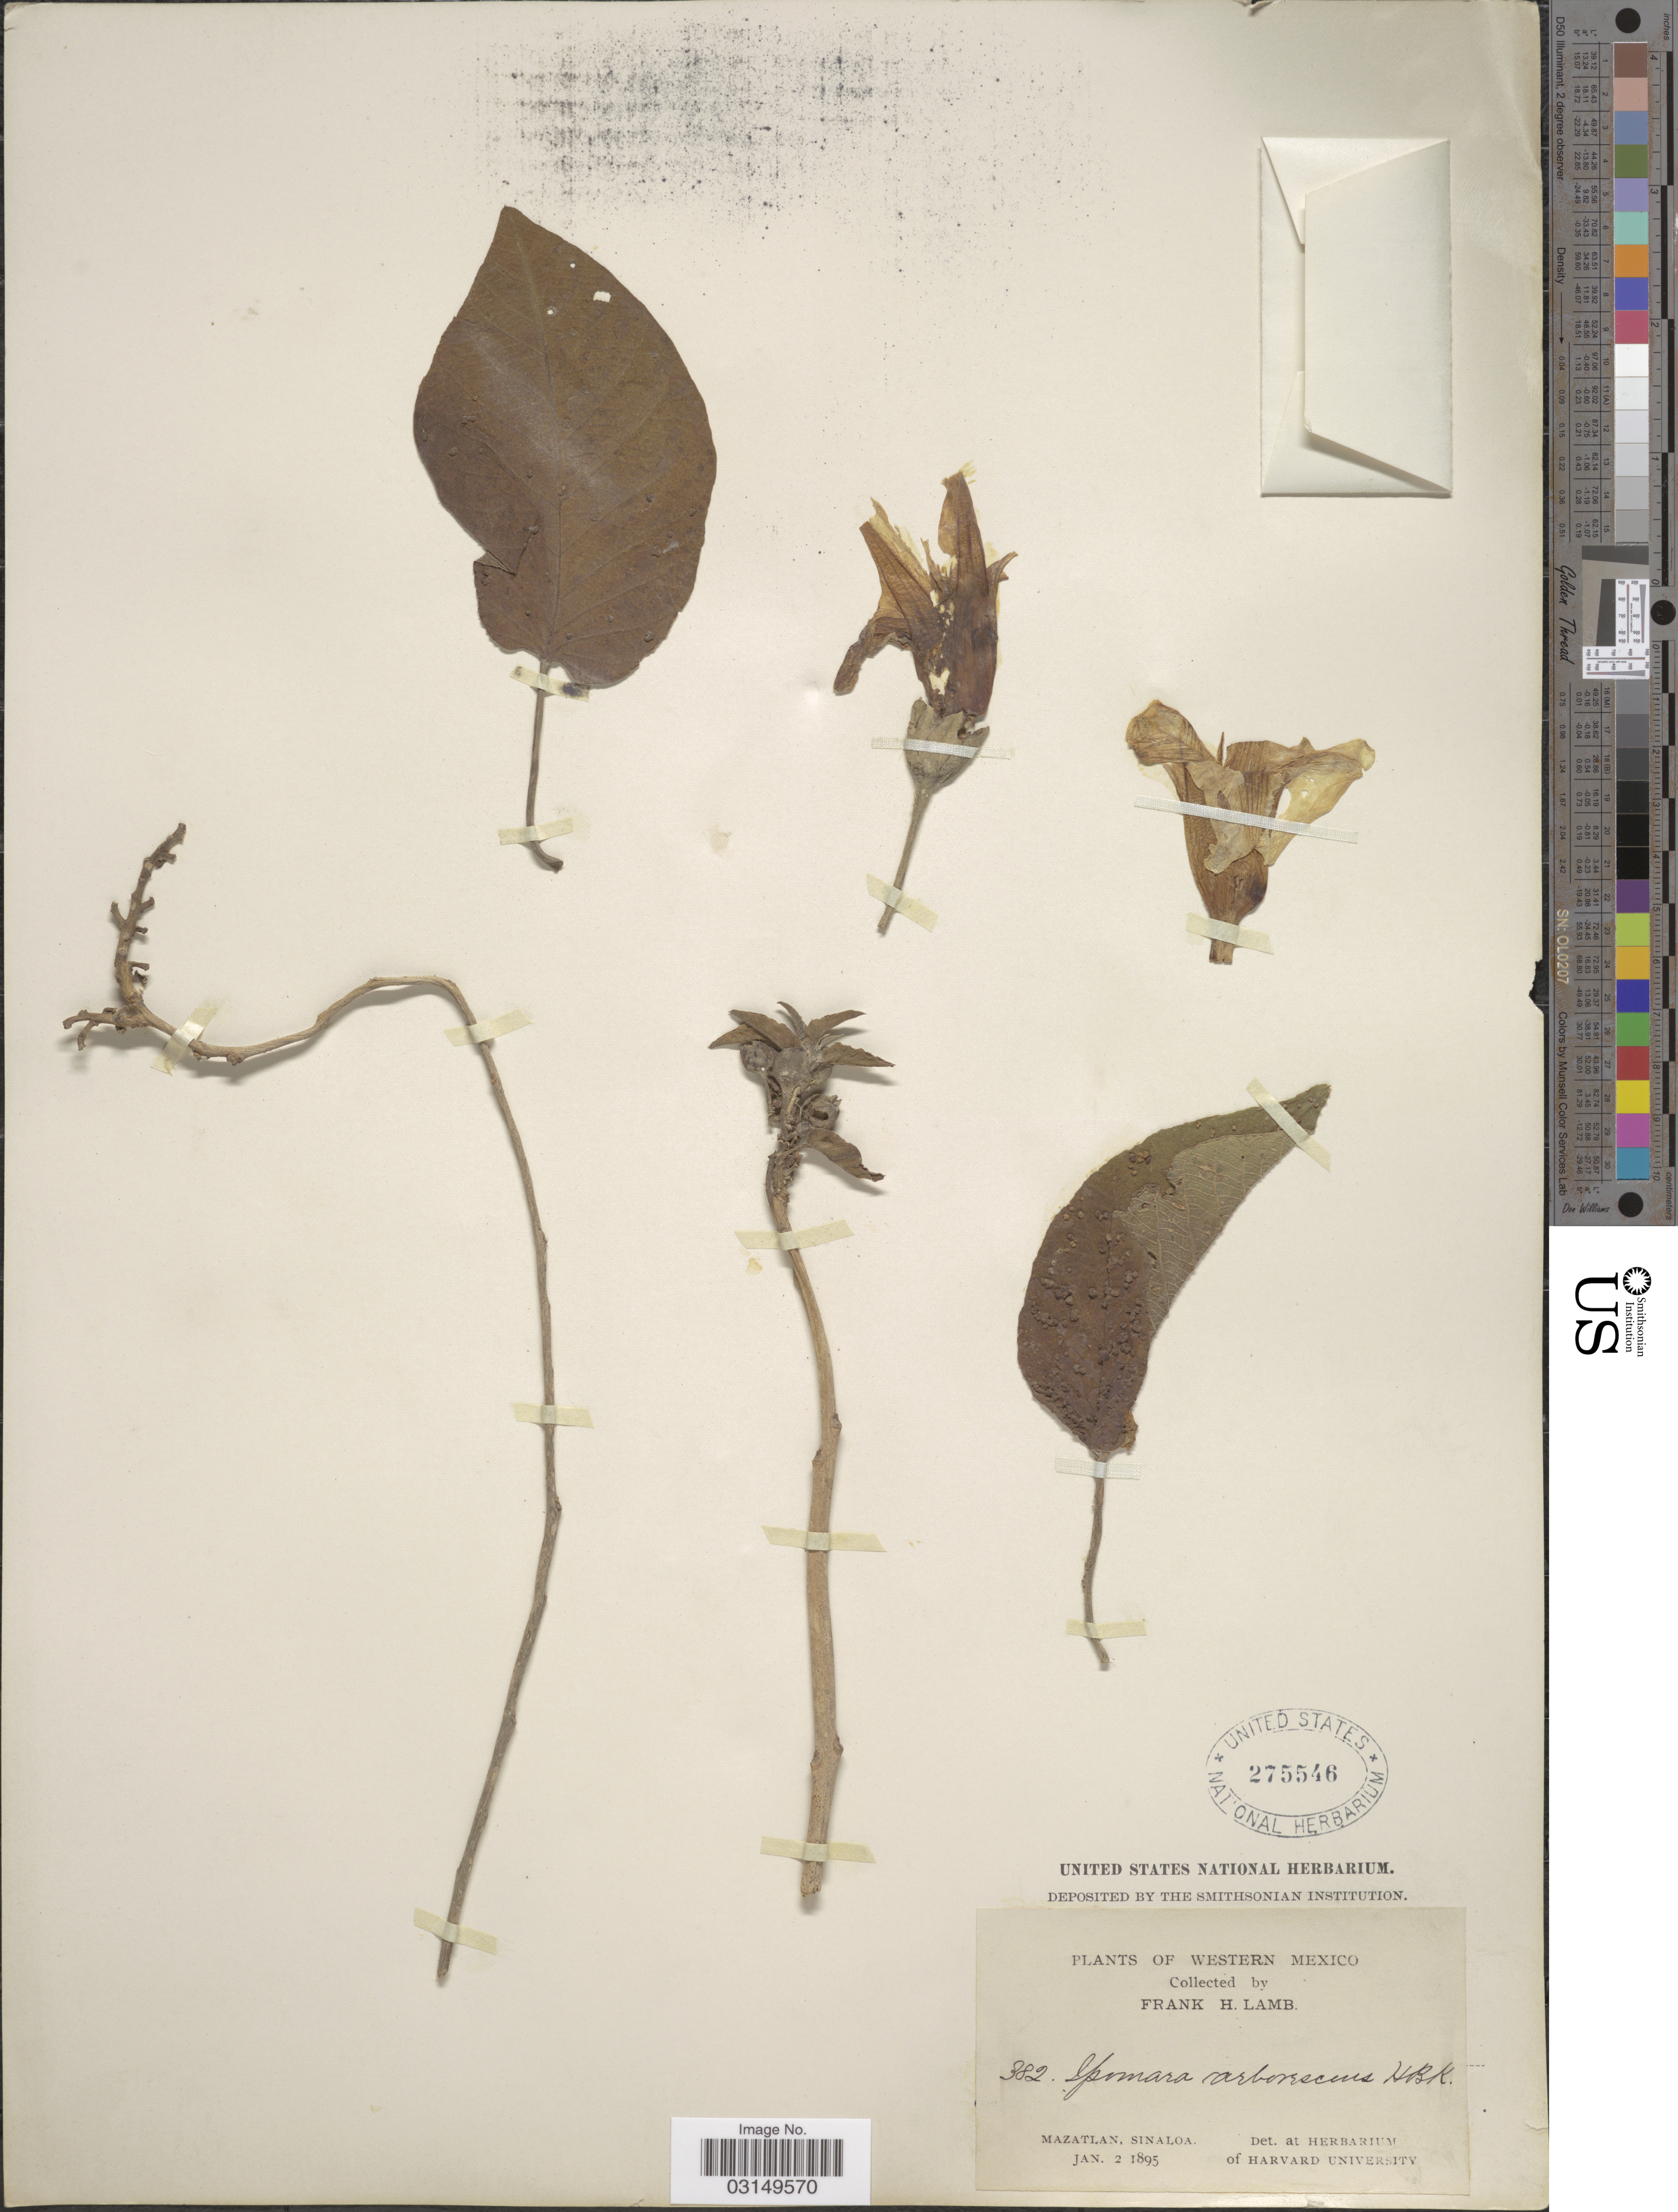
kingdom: Plantae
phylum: Tracheophyta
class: Magnoliopsida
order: Solanales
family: Convolvulaceae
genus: Ipomoea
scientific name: Ipomoea arborescens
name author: (Humb. & Bonpl. ex Willd.) G. Don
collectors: F. H. Lamb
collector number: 382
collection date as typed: Jan 2 1895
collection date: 1895-01-02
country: Mexico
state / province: Sinaloa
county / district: Mazatlán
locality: Mazatlán.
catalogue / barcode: US 275546